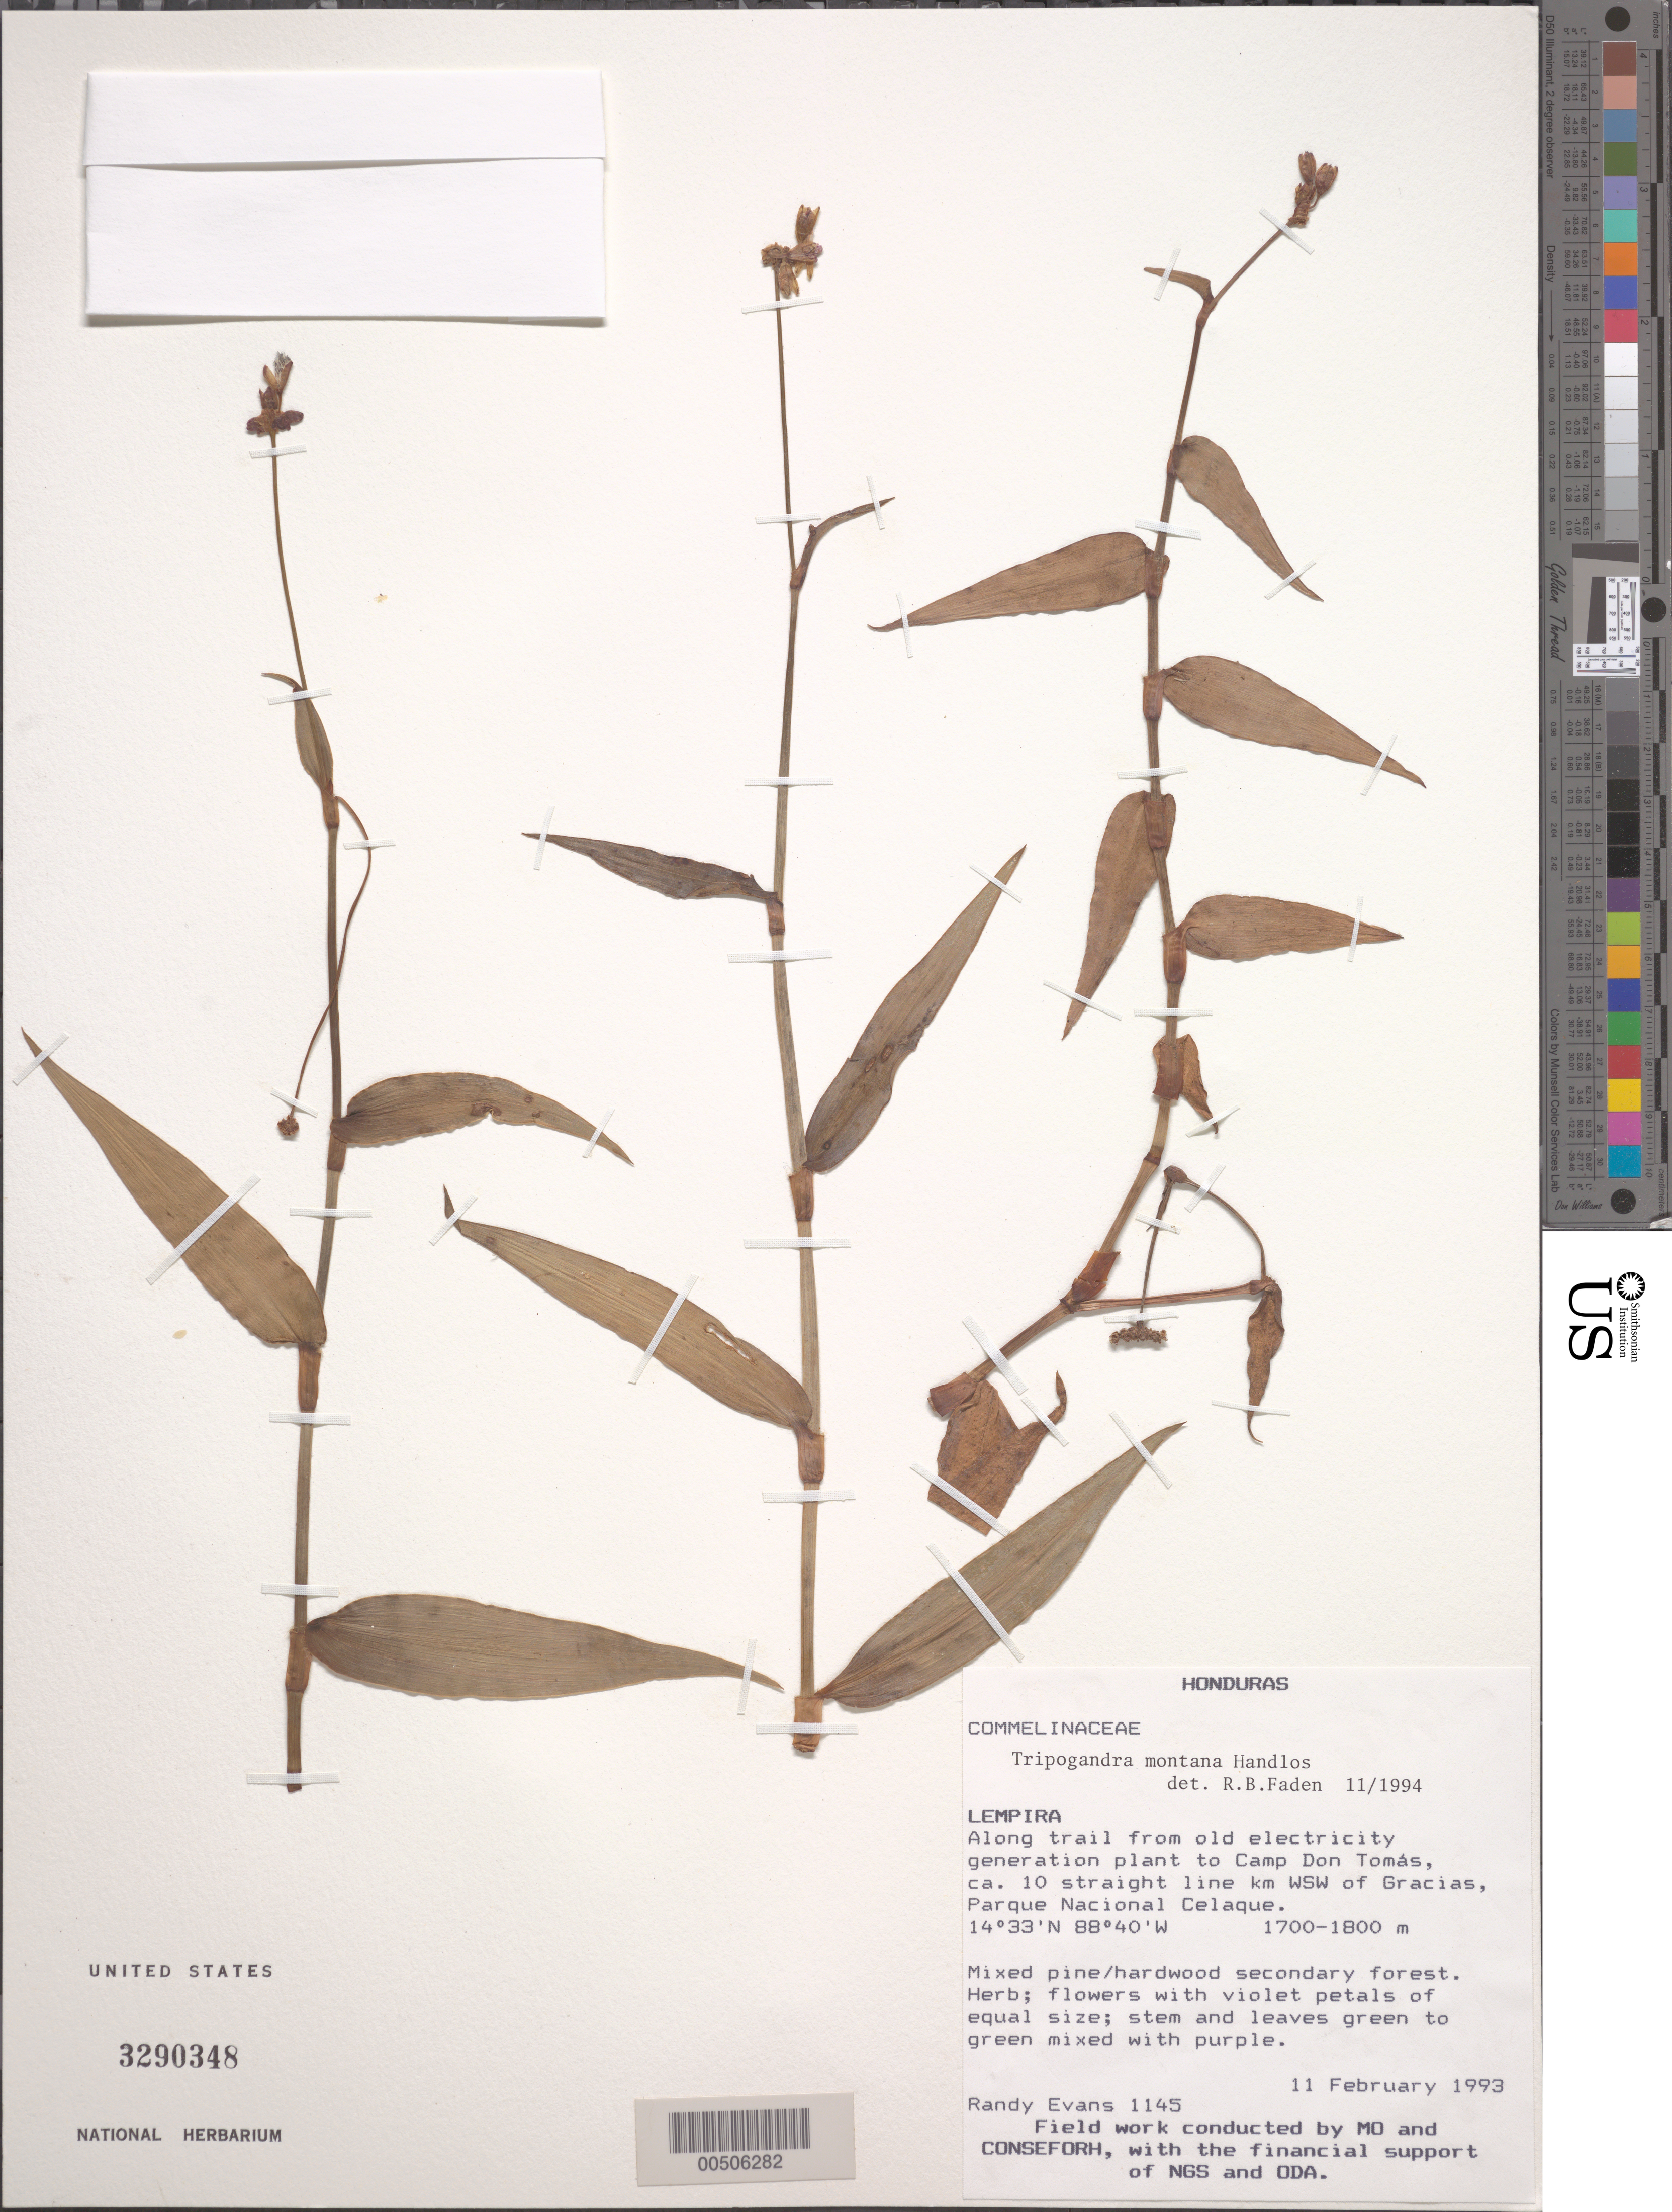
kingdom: Plantae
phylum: Tracheophyta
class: Liliopsida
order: Commelinales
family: Commelinaceae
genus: Tripogandra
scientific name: Tripogandra montana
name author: Handlos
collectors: R. Evans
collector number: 1145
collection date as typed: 11 Feb 1993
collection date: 1993-02-11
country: Honduras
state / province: Lempira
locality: WSW of Gracias, Celaque National Park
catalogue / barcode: US 3290348